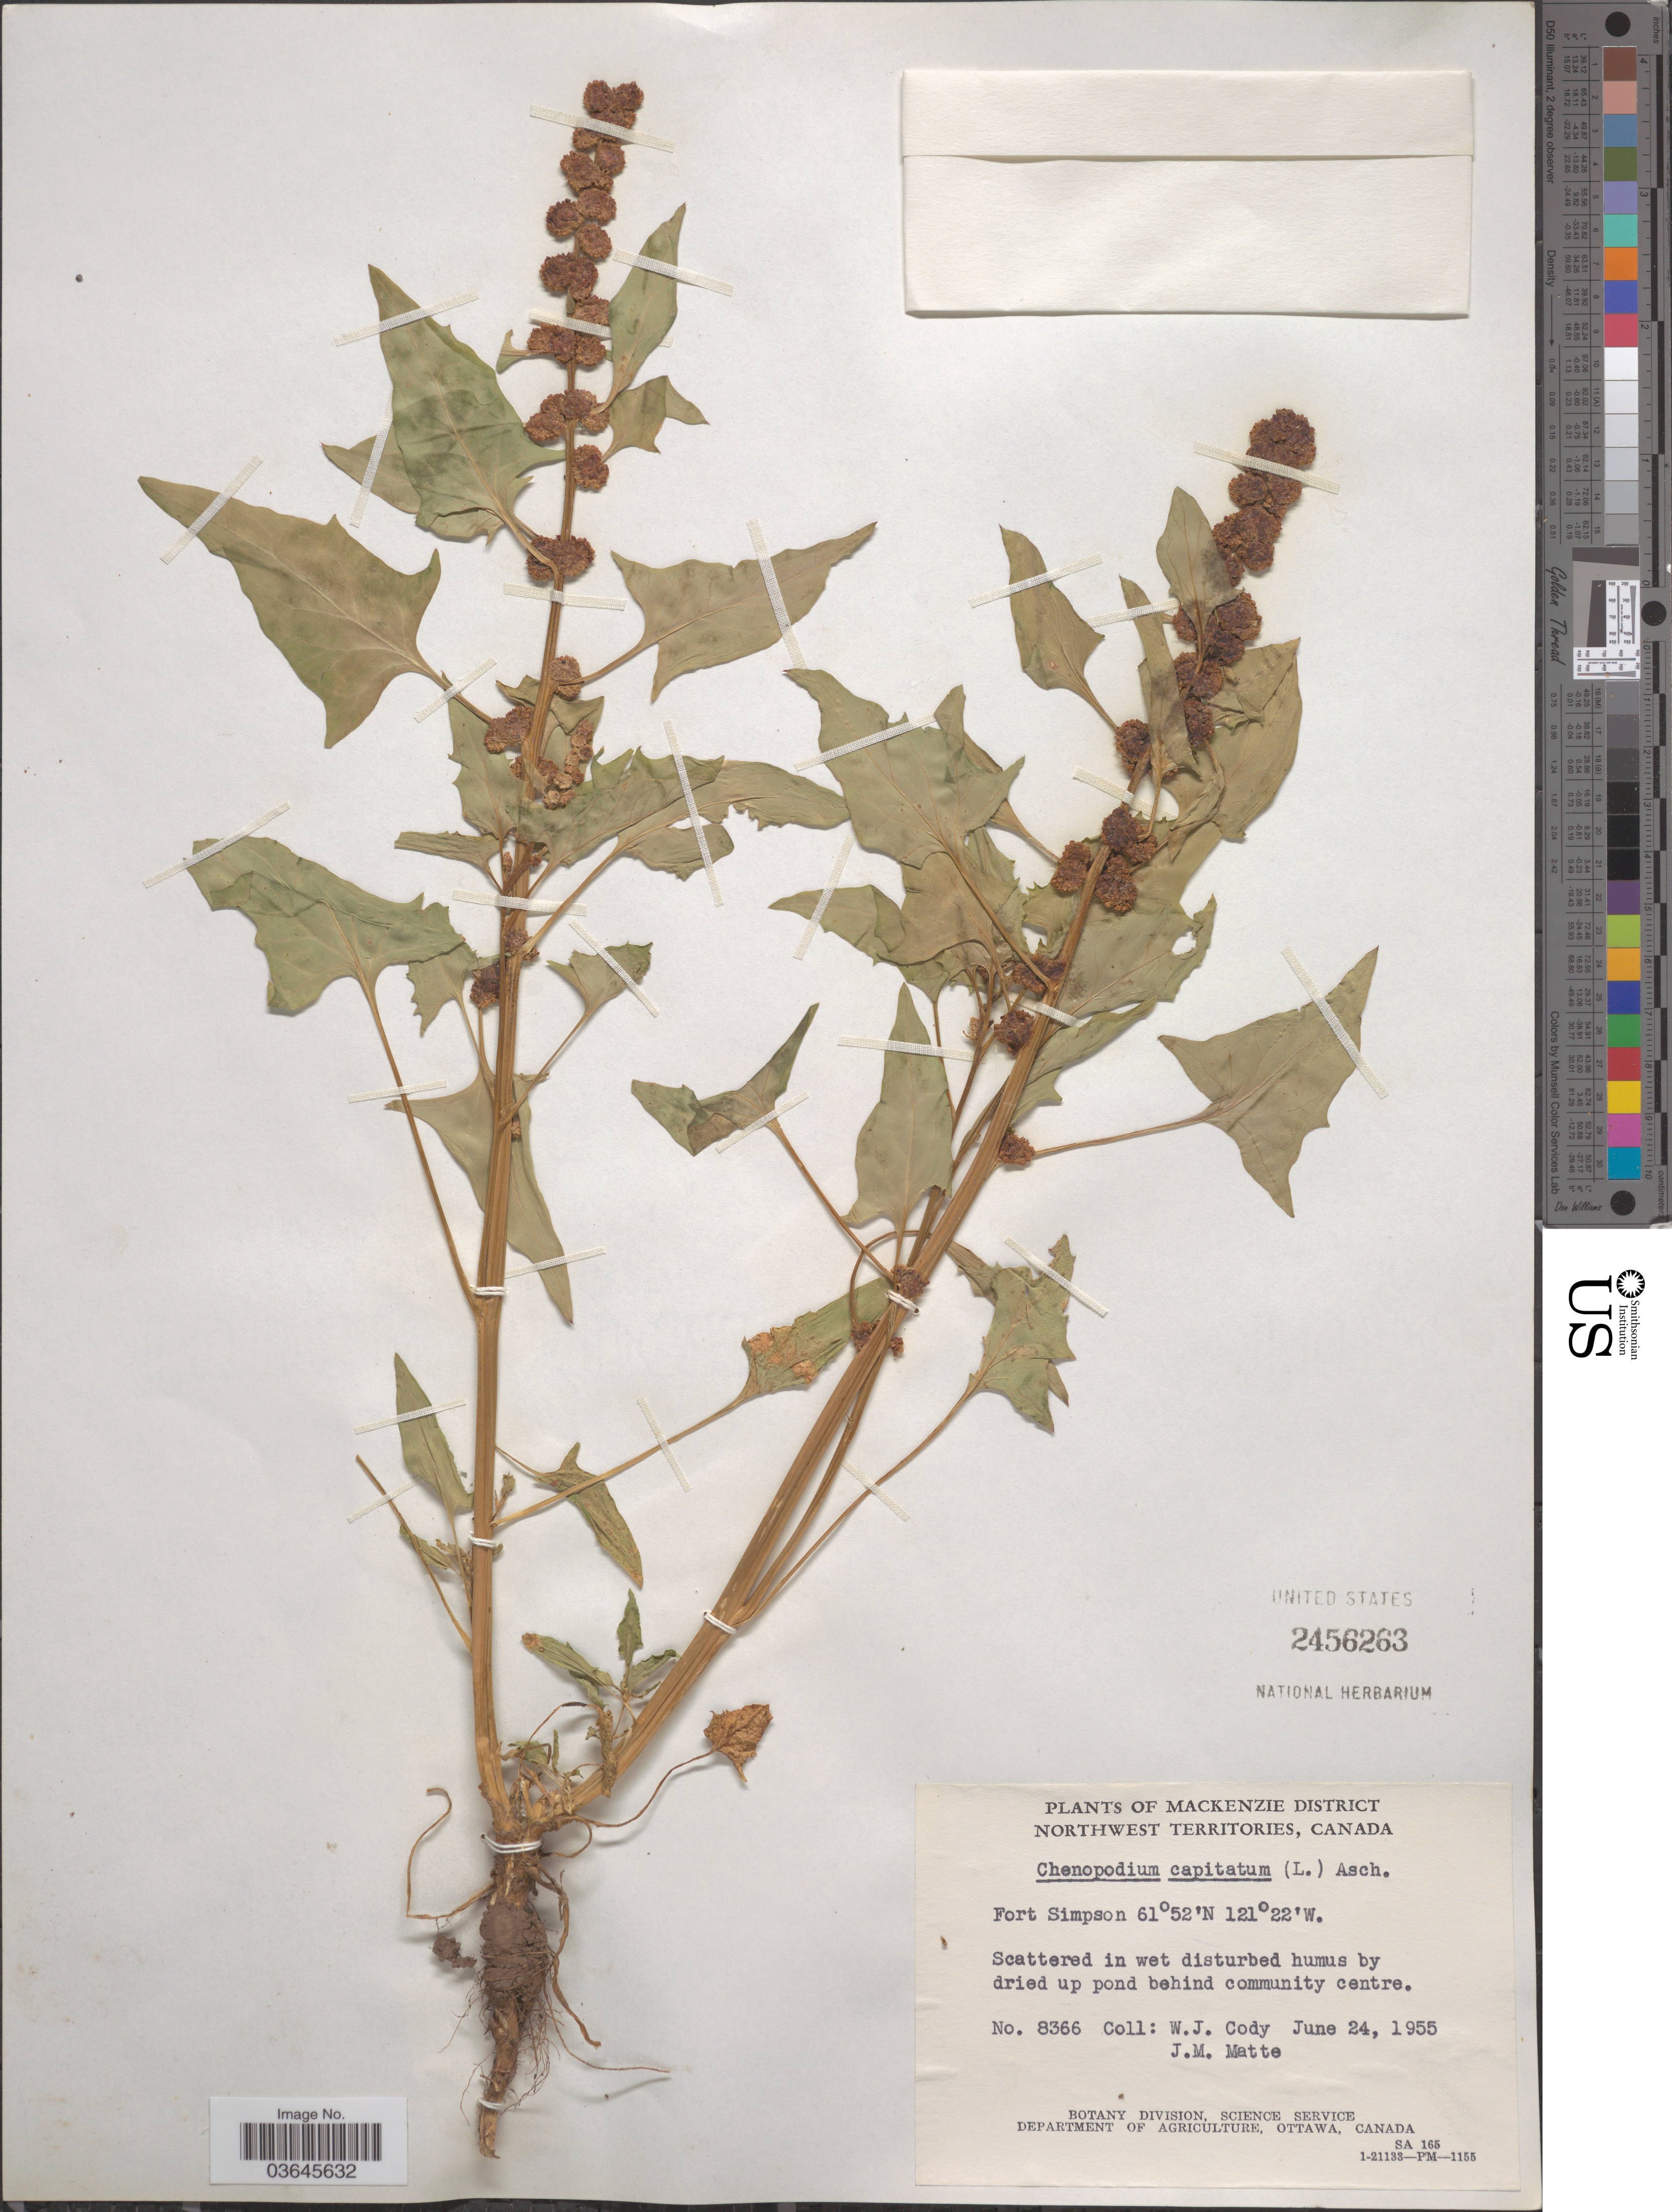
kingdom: Plantae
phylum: Tracheophyta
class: Magnoliopsida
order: Caryophyllales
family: Amaranthaceae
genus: Blitum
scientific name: Blitum capitatum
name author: L.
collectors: W. Cody & J. Matte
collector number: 8366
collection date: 1955-06-24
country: Canada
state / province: Northwest Territories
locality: Mackenzie District. Fort Simpson.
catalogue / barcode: US 2456263